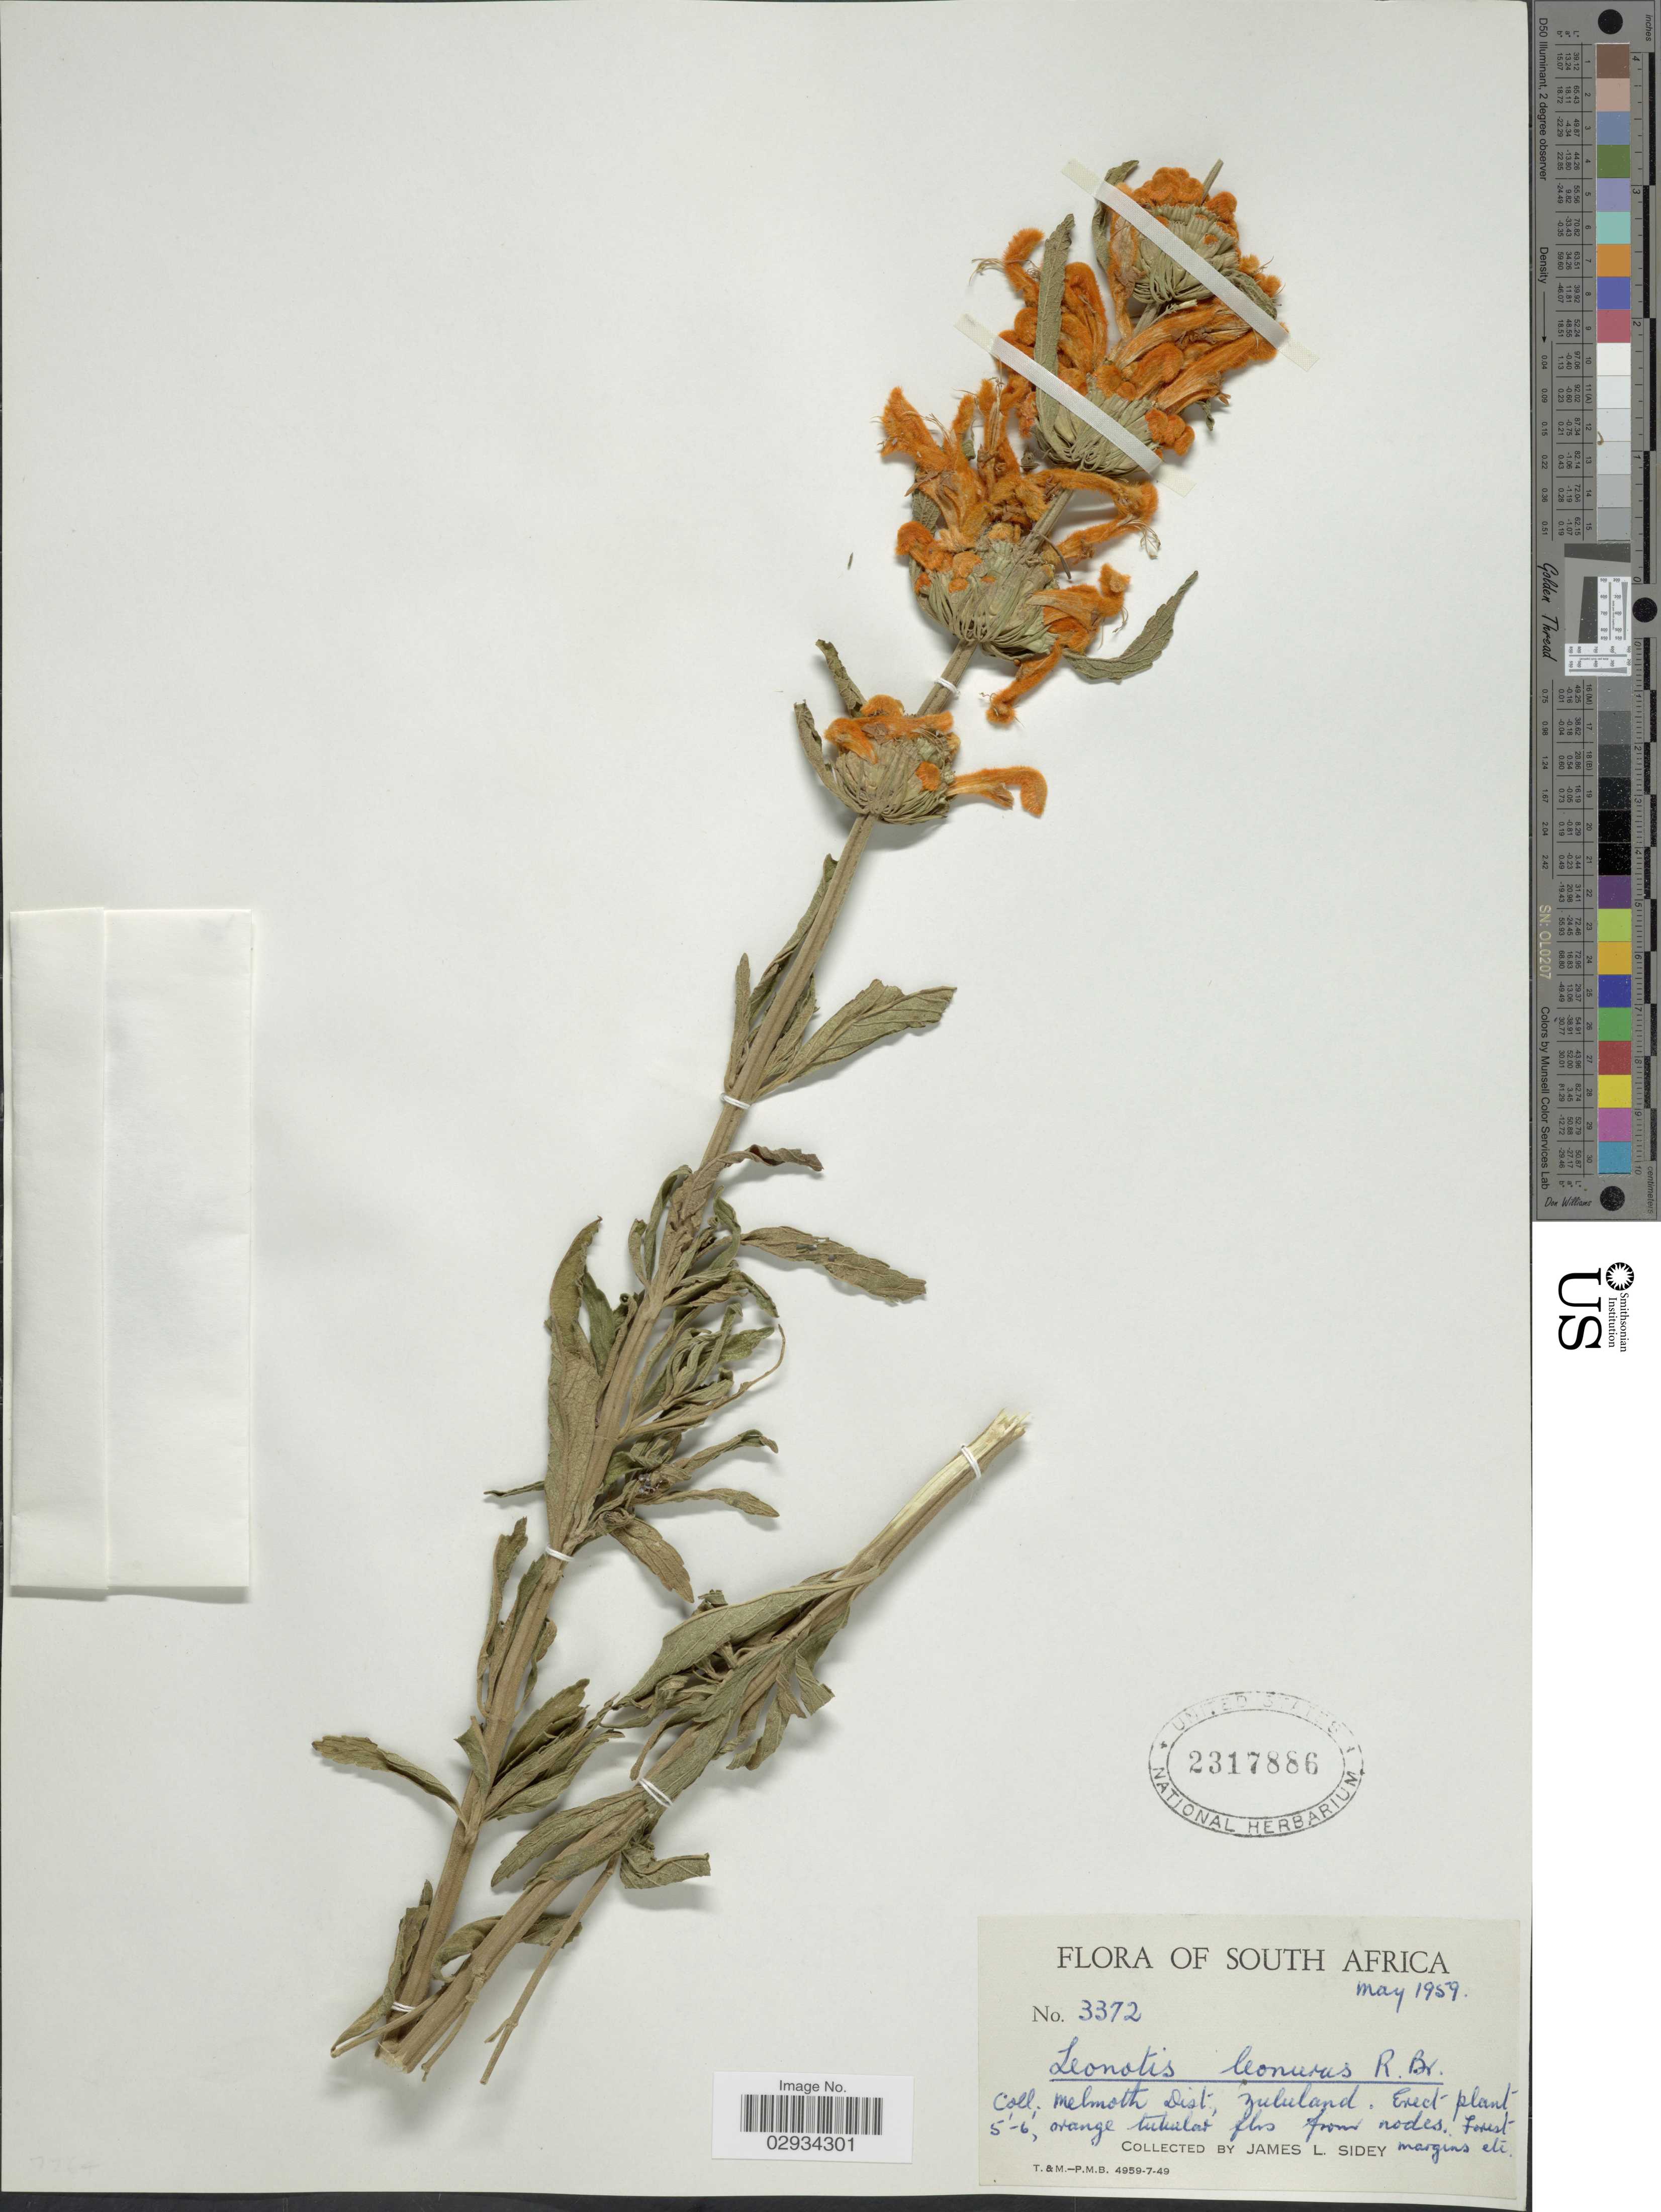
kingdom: Plantae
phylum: Tracheophyta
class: Magnoliopsida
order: Lamiales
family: Lamiaceae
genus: Leonotis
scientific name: Leonotis leonurus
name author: (L.) R. Br.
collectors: J. L. Sidey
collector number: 3372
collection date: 1959-05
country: South Africa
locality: Melmoth Dist., Zululand.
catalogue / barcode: US 2317886